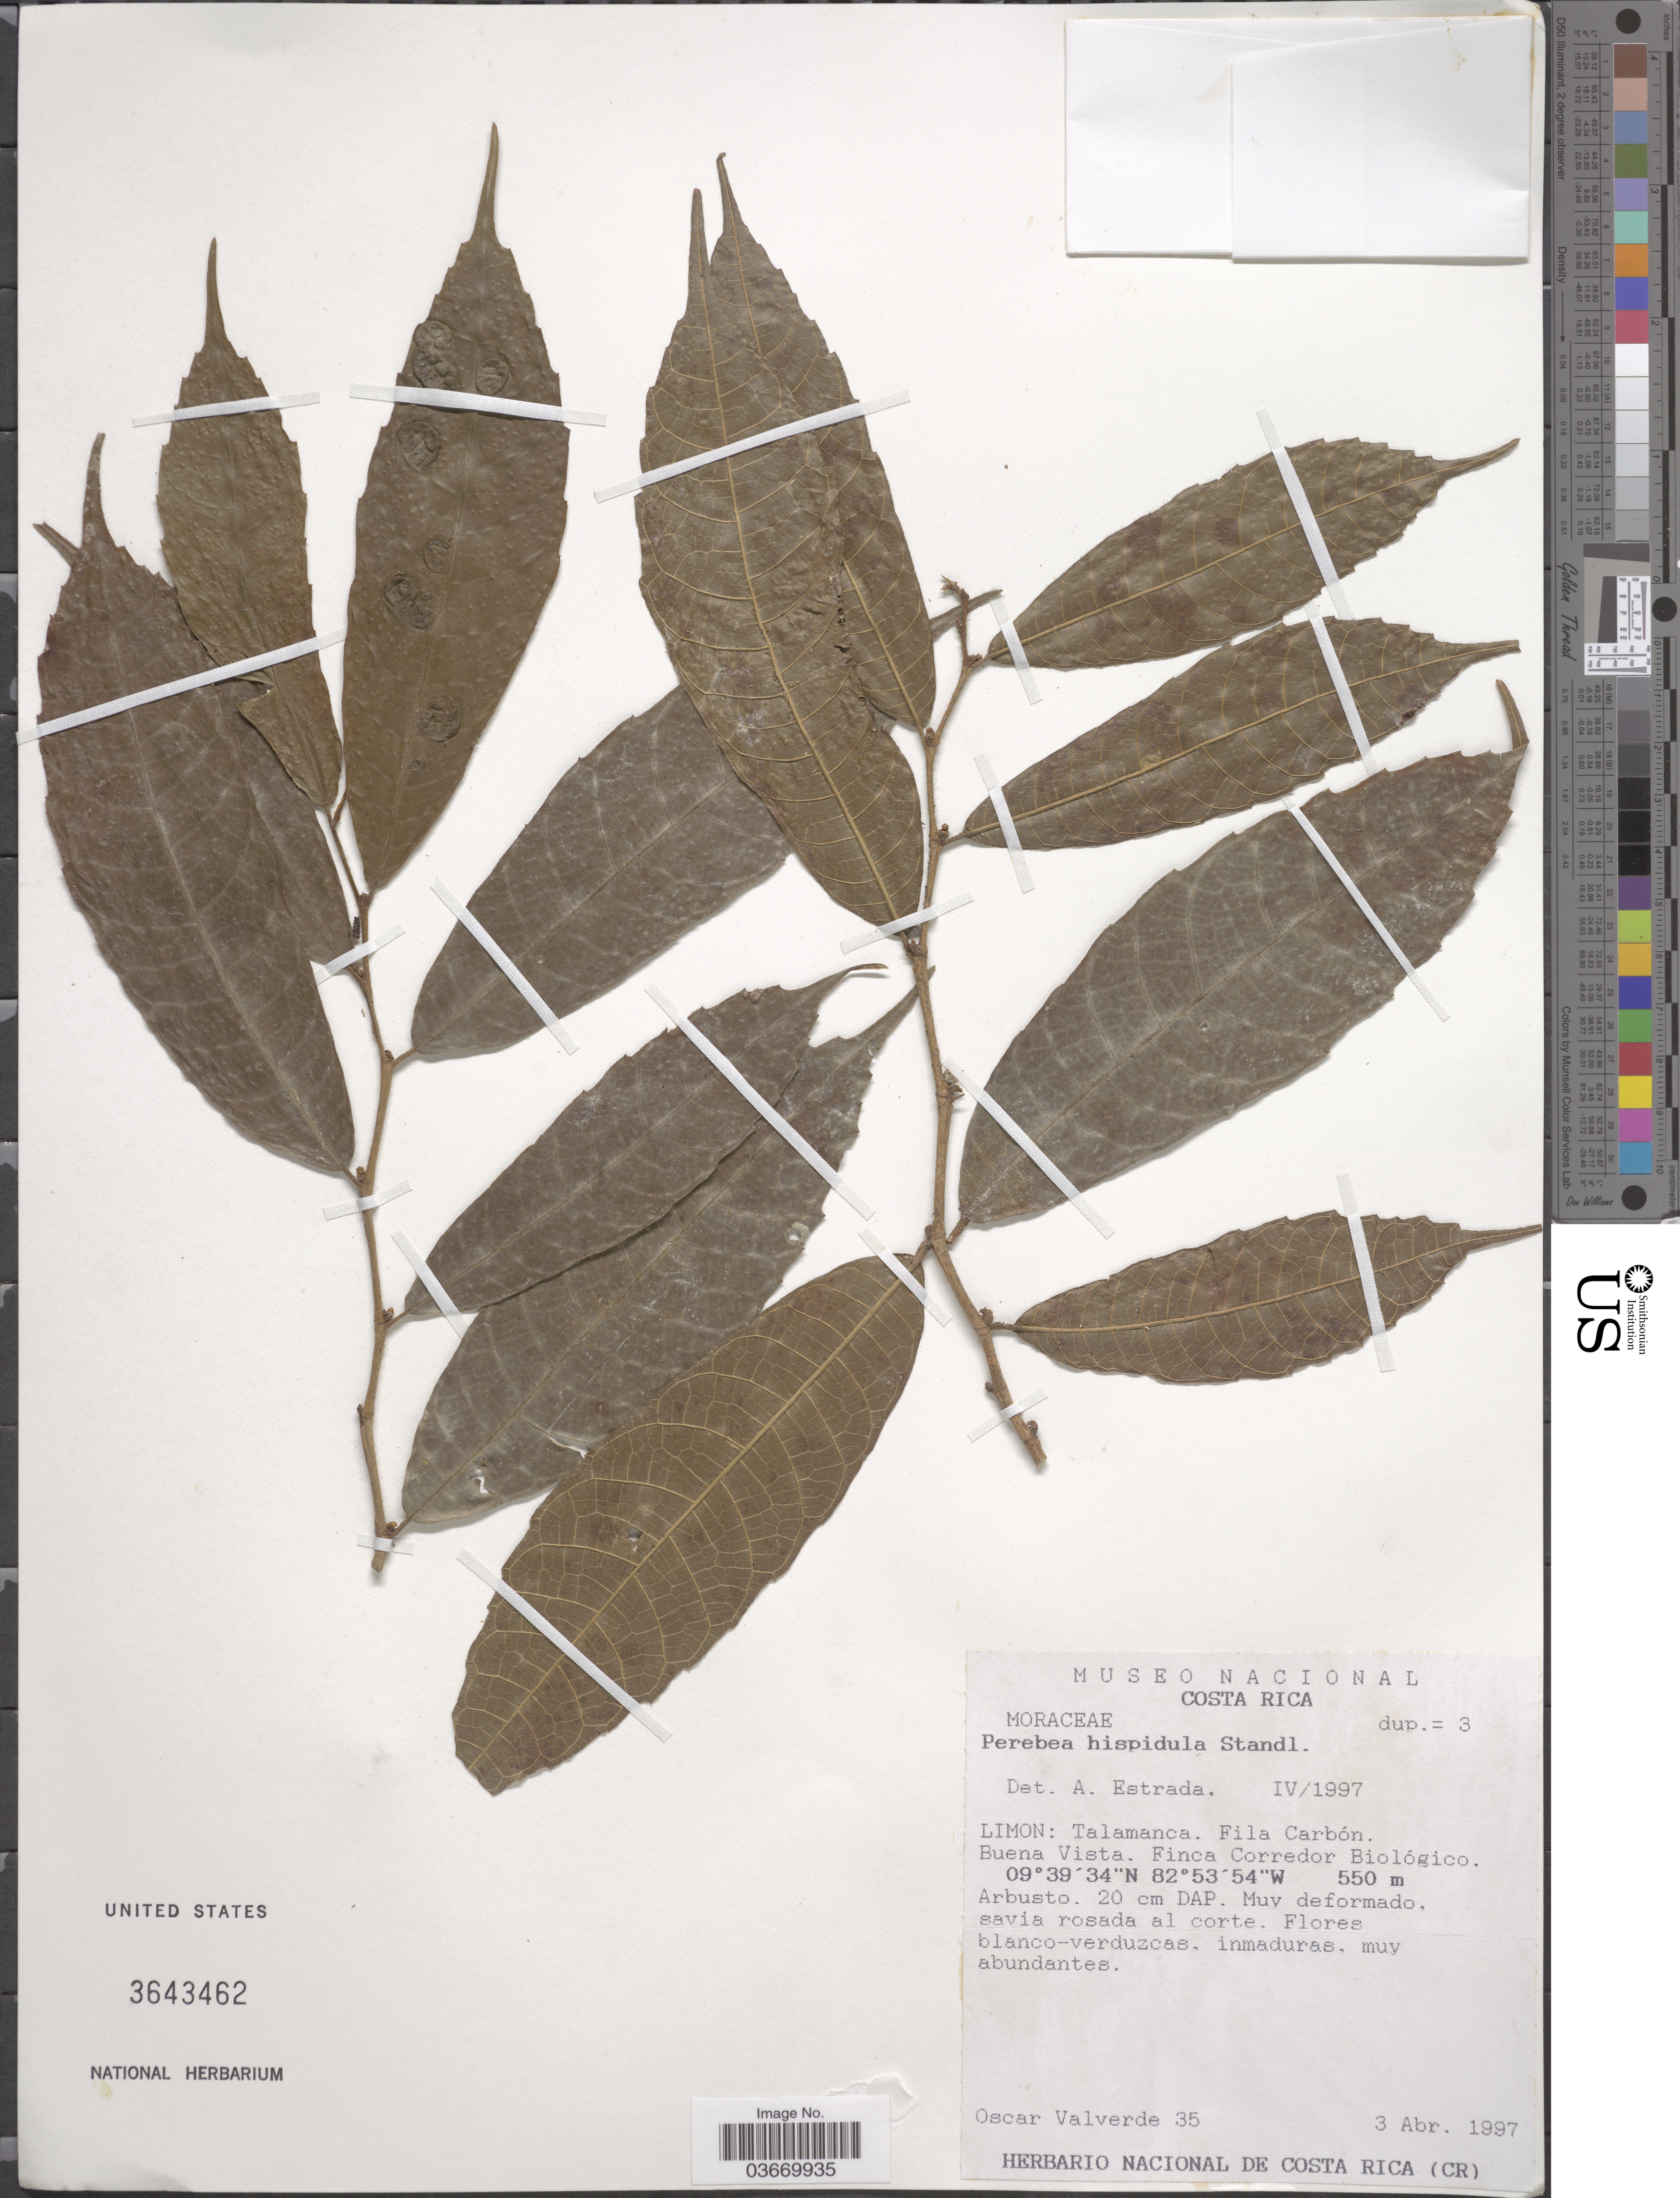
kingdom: Plantae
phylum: Tracheophyta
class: Magnoliopsida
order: Rosales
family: Moraceae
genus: Perebea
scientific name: Perebea hispidula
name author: Standl.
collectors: O. Valverde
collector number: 35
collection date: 1997-04-03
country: Costa Rica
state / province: Limón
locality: Talamanca. Fila Carbón. Buena Vista. Finca Corredor Biológico.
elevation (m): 550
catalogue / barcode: US 3643462